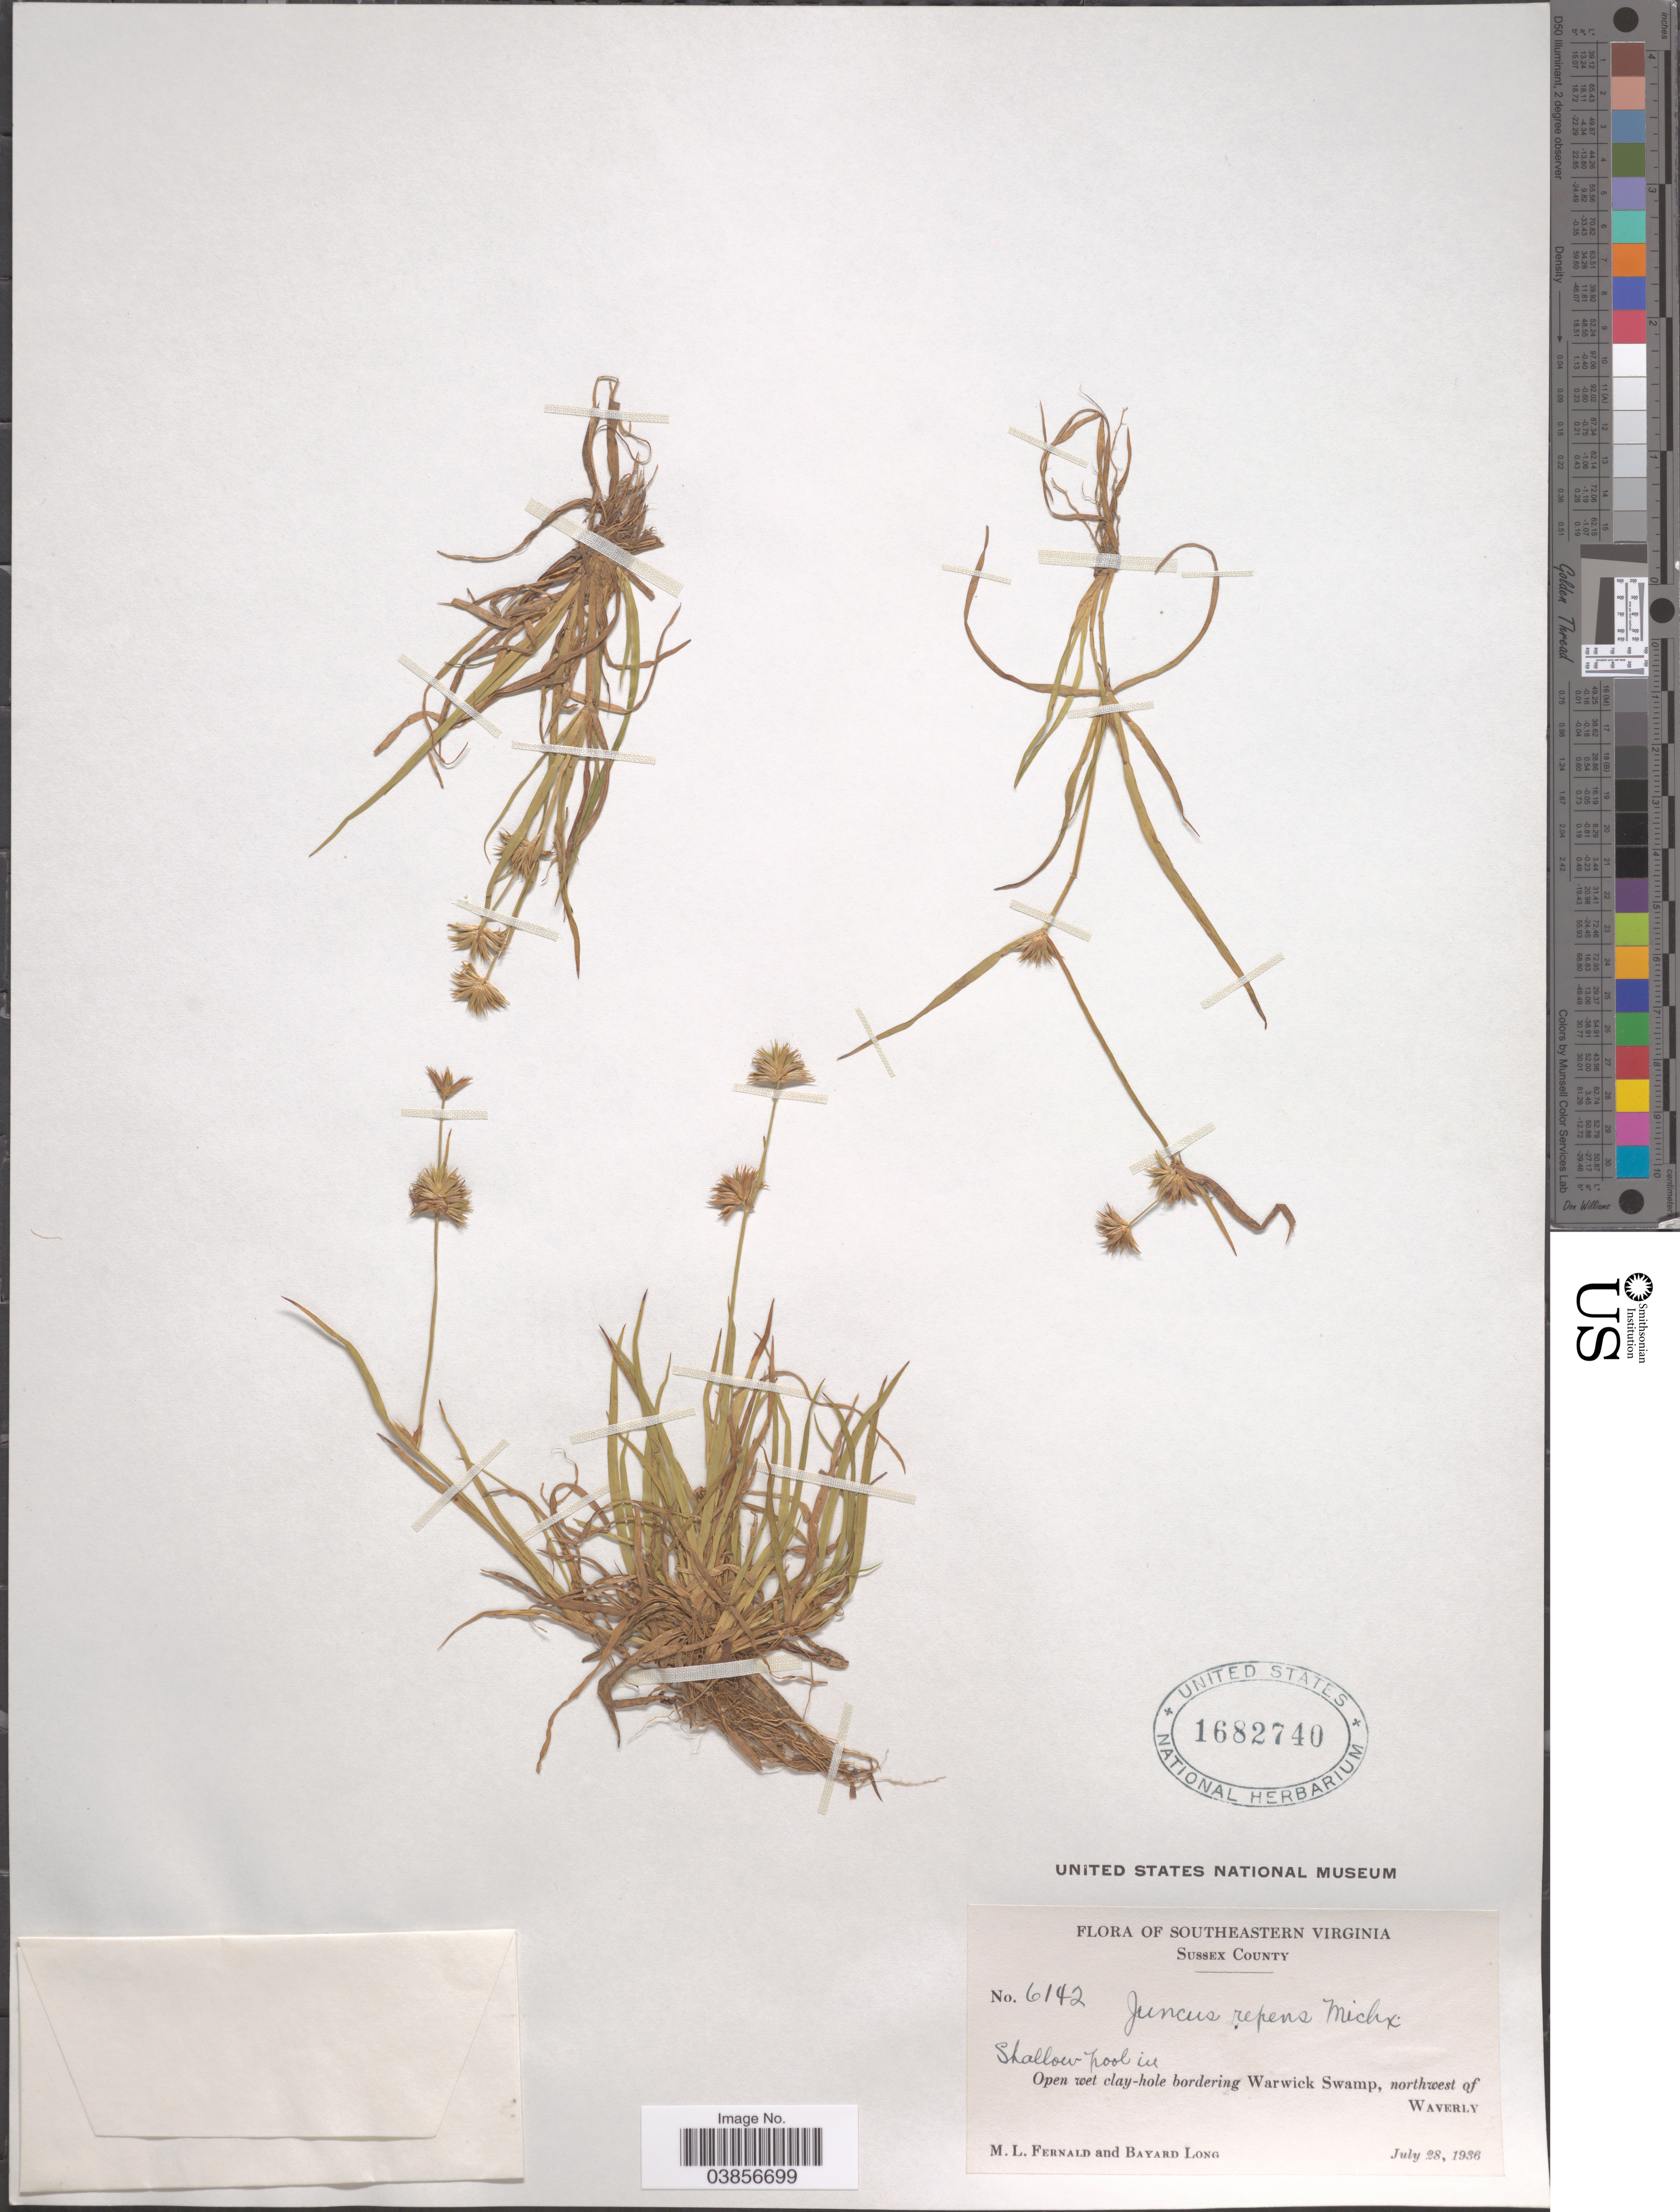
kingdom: Plantae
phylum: Tracheophyta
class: Liliopsida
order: Poales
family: Juncaceae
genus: Juncus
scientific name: Juncus repens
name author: Michx.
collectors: M. L. Fernald & B. Long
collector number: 6142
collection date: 1936-07-28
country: United States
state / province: Virginia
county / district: Sussex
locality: Southeastern Virginia. Sussex County. Bordering Warwick Swamp, northwest of Waverly.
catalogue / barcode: US 1682740